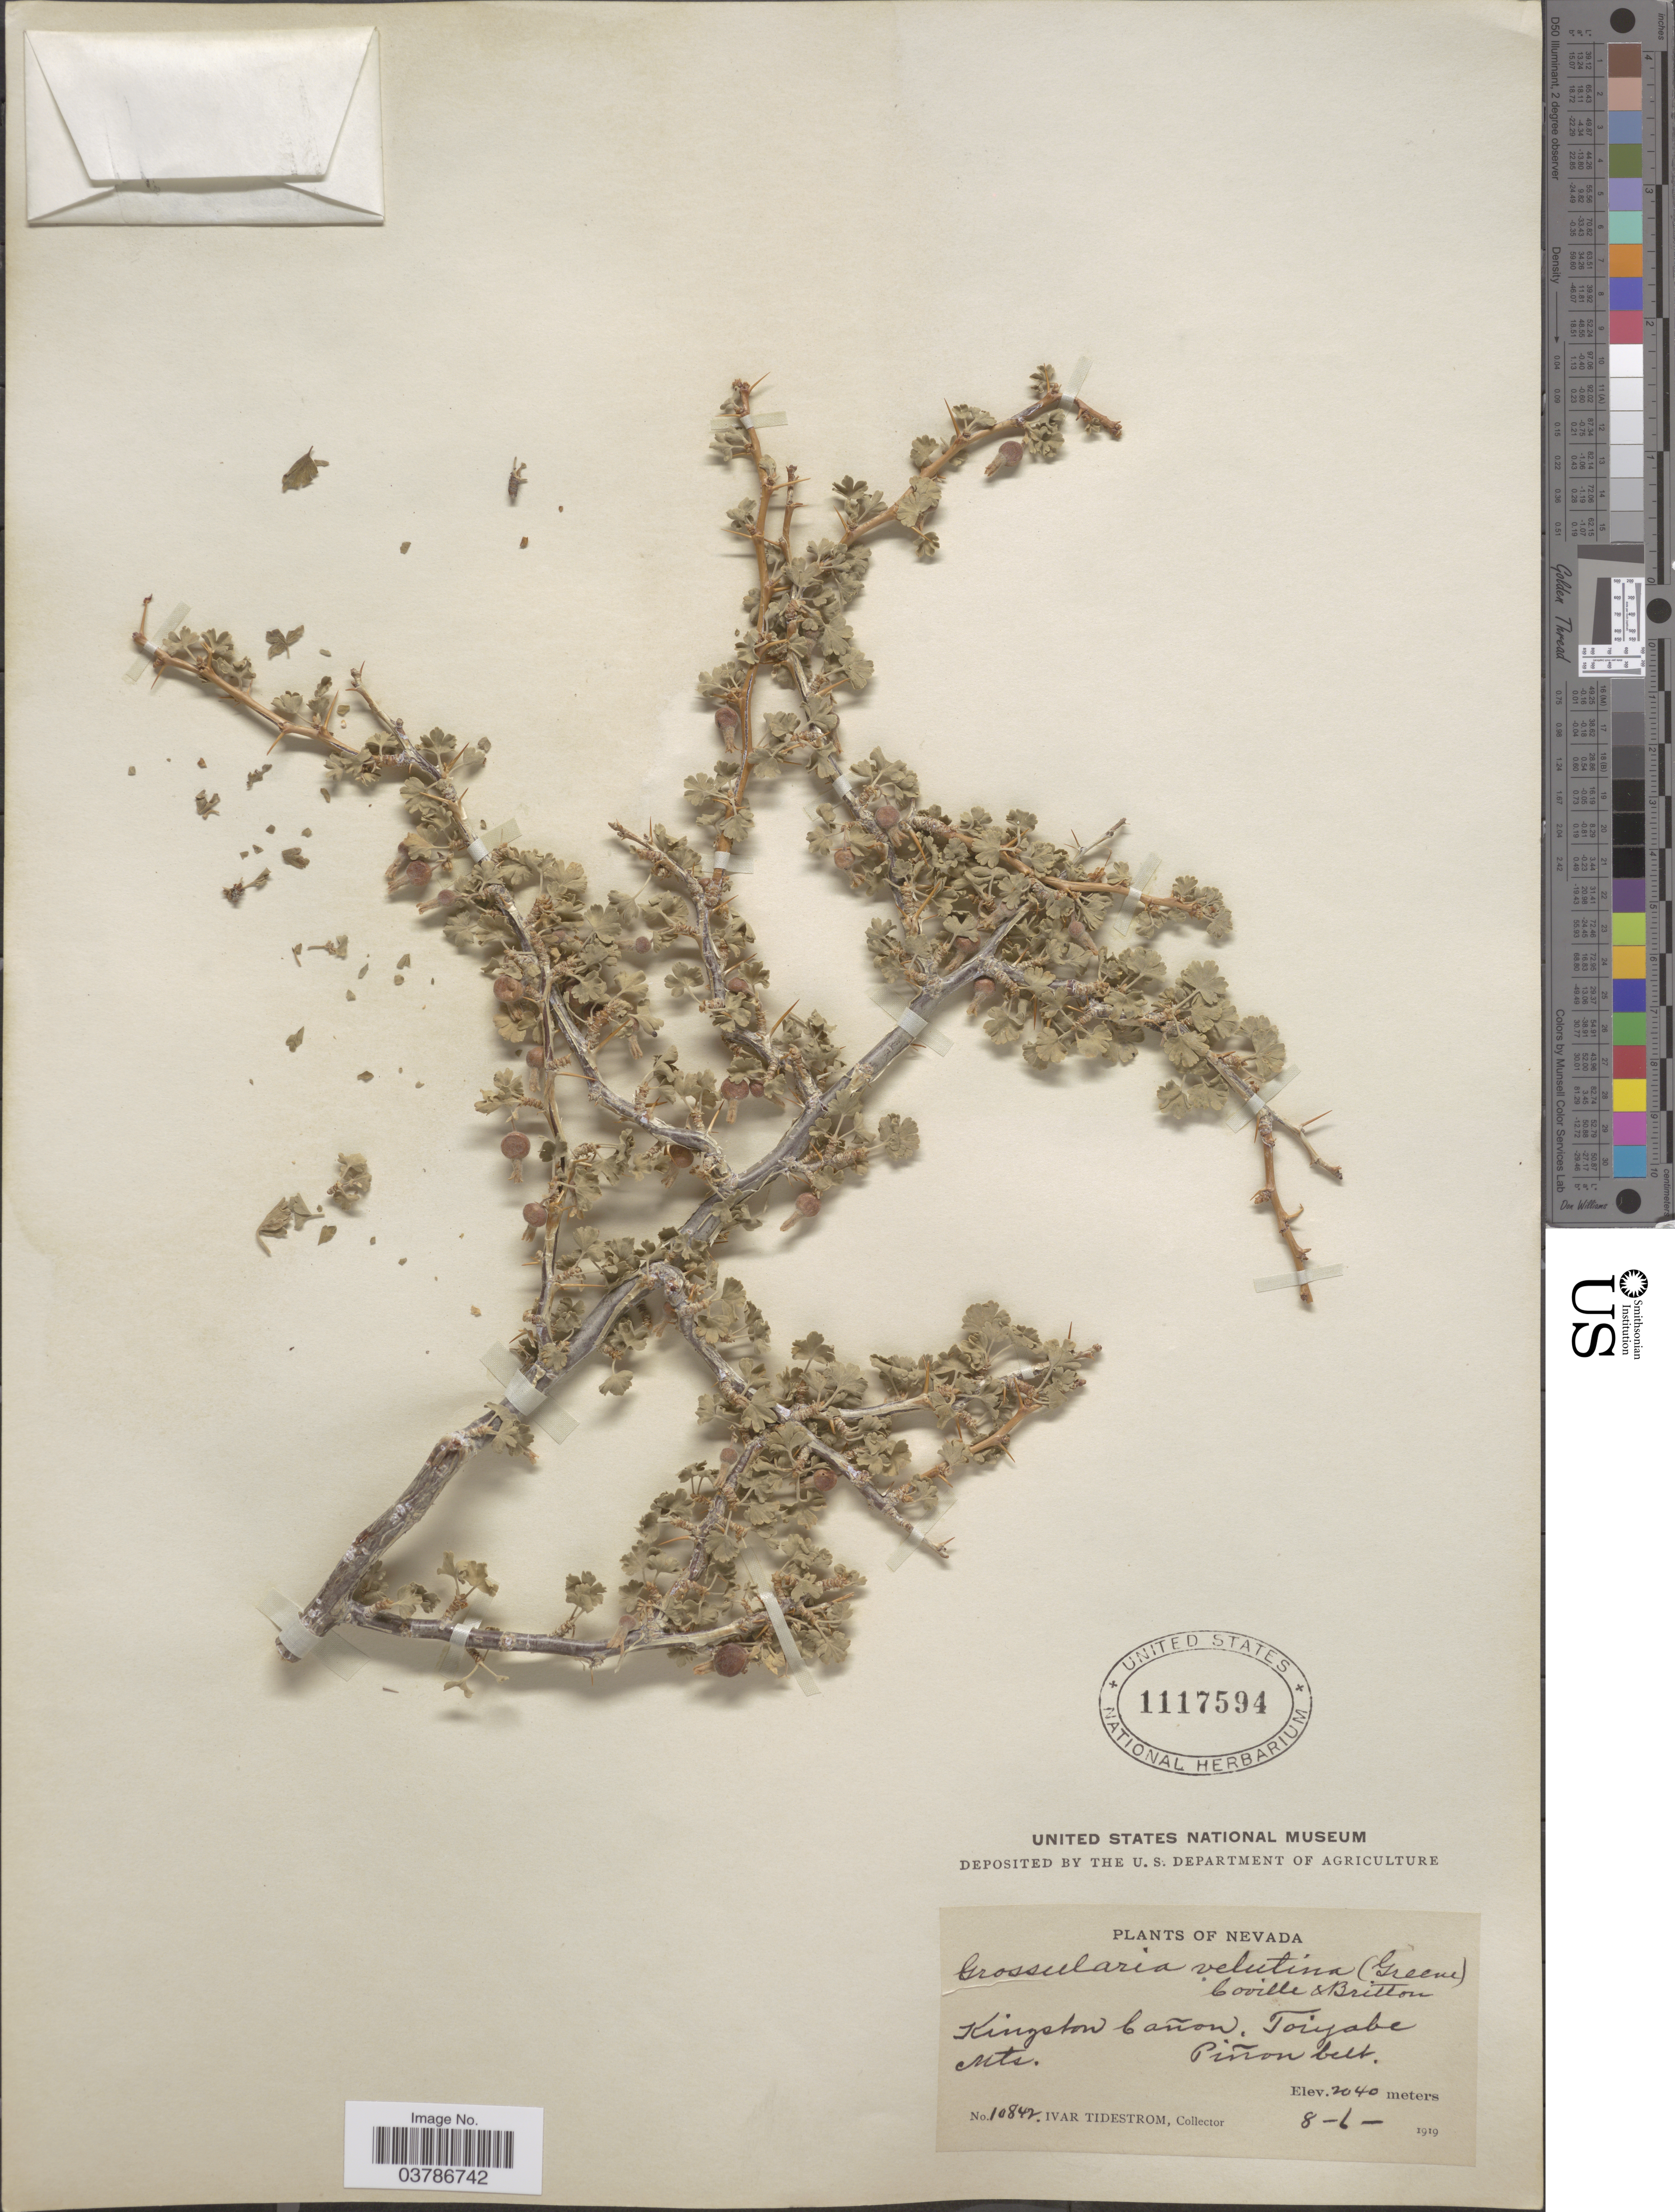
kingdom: Plantae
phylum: Tracheophyta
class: Magnoliopsida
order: Saxifragales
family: Grossulariaceae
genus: Ribes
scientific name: Ribes velutinum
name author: Greene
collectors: I. F. Tidestrom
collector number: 10842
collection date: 1919-08-06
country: United States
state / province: Nevada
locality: Kingston Cañon. Toiyabe Mts. Piñon belt.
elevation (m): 2040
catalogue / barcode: US 1117594